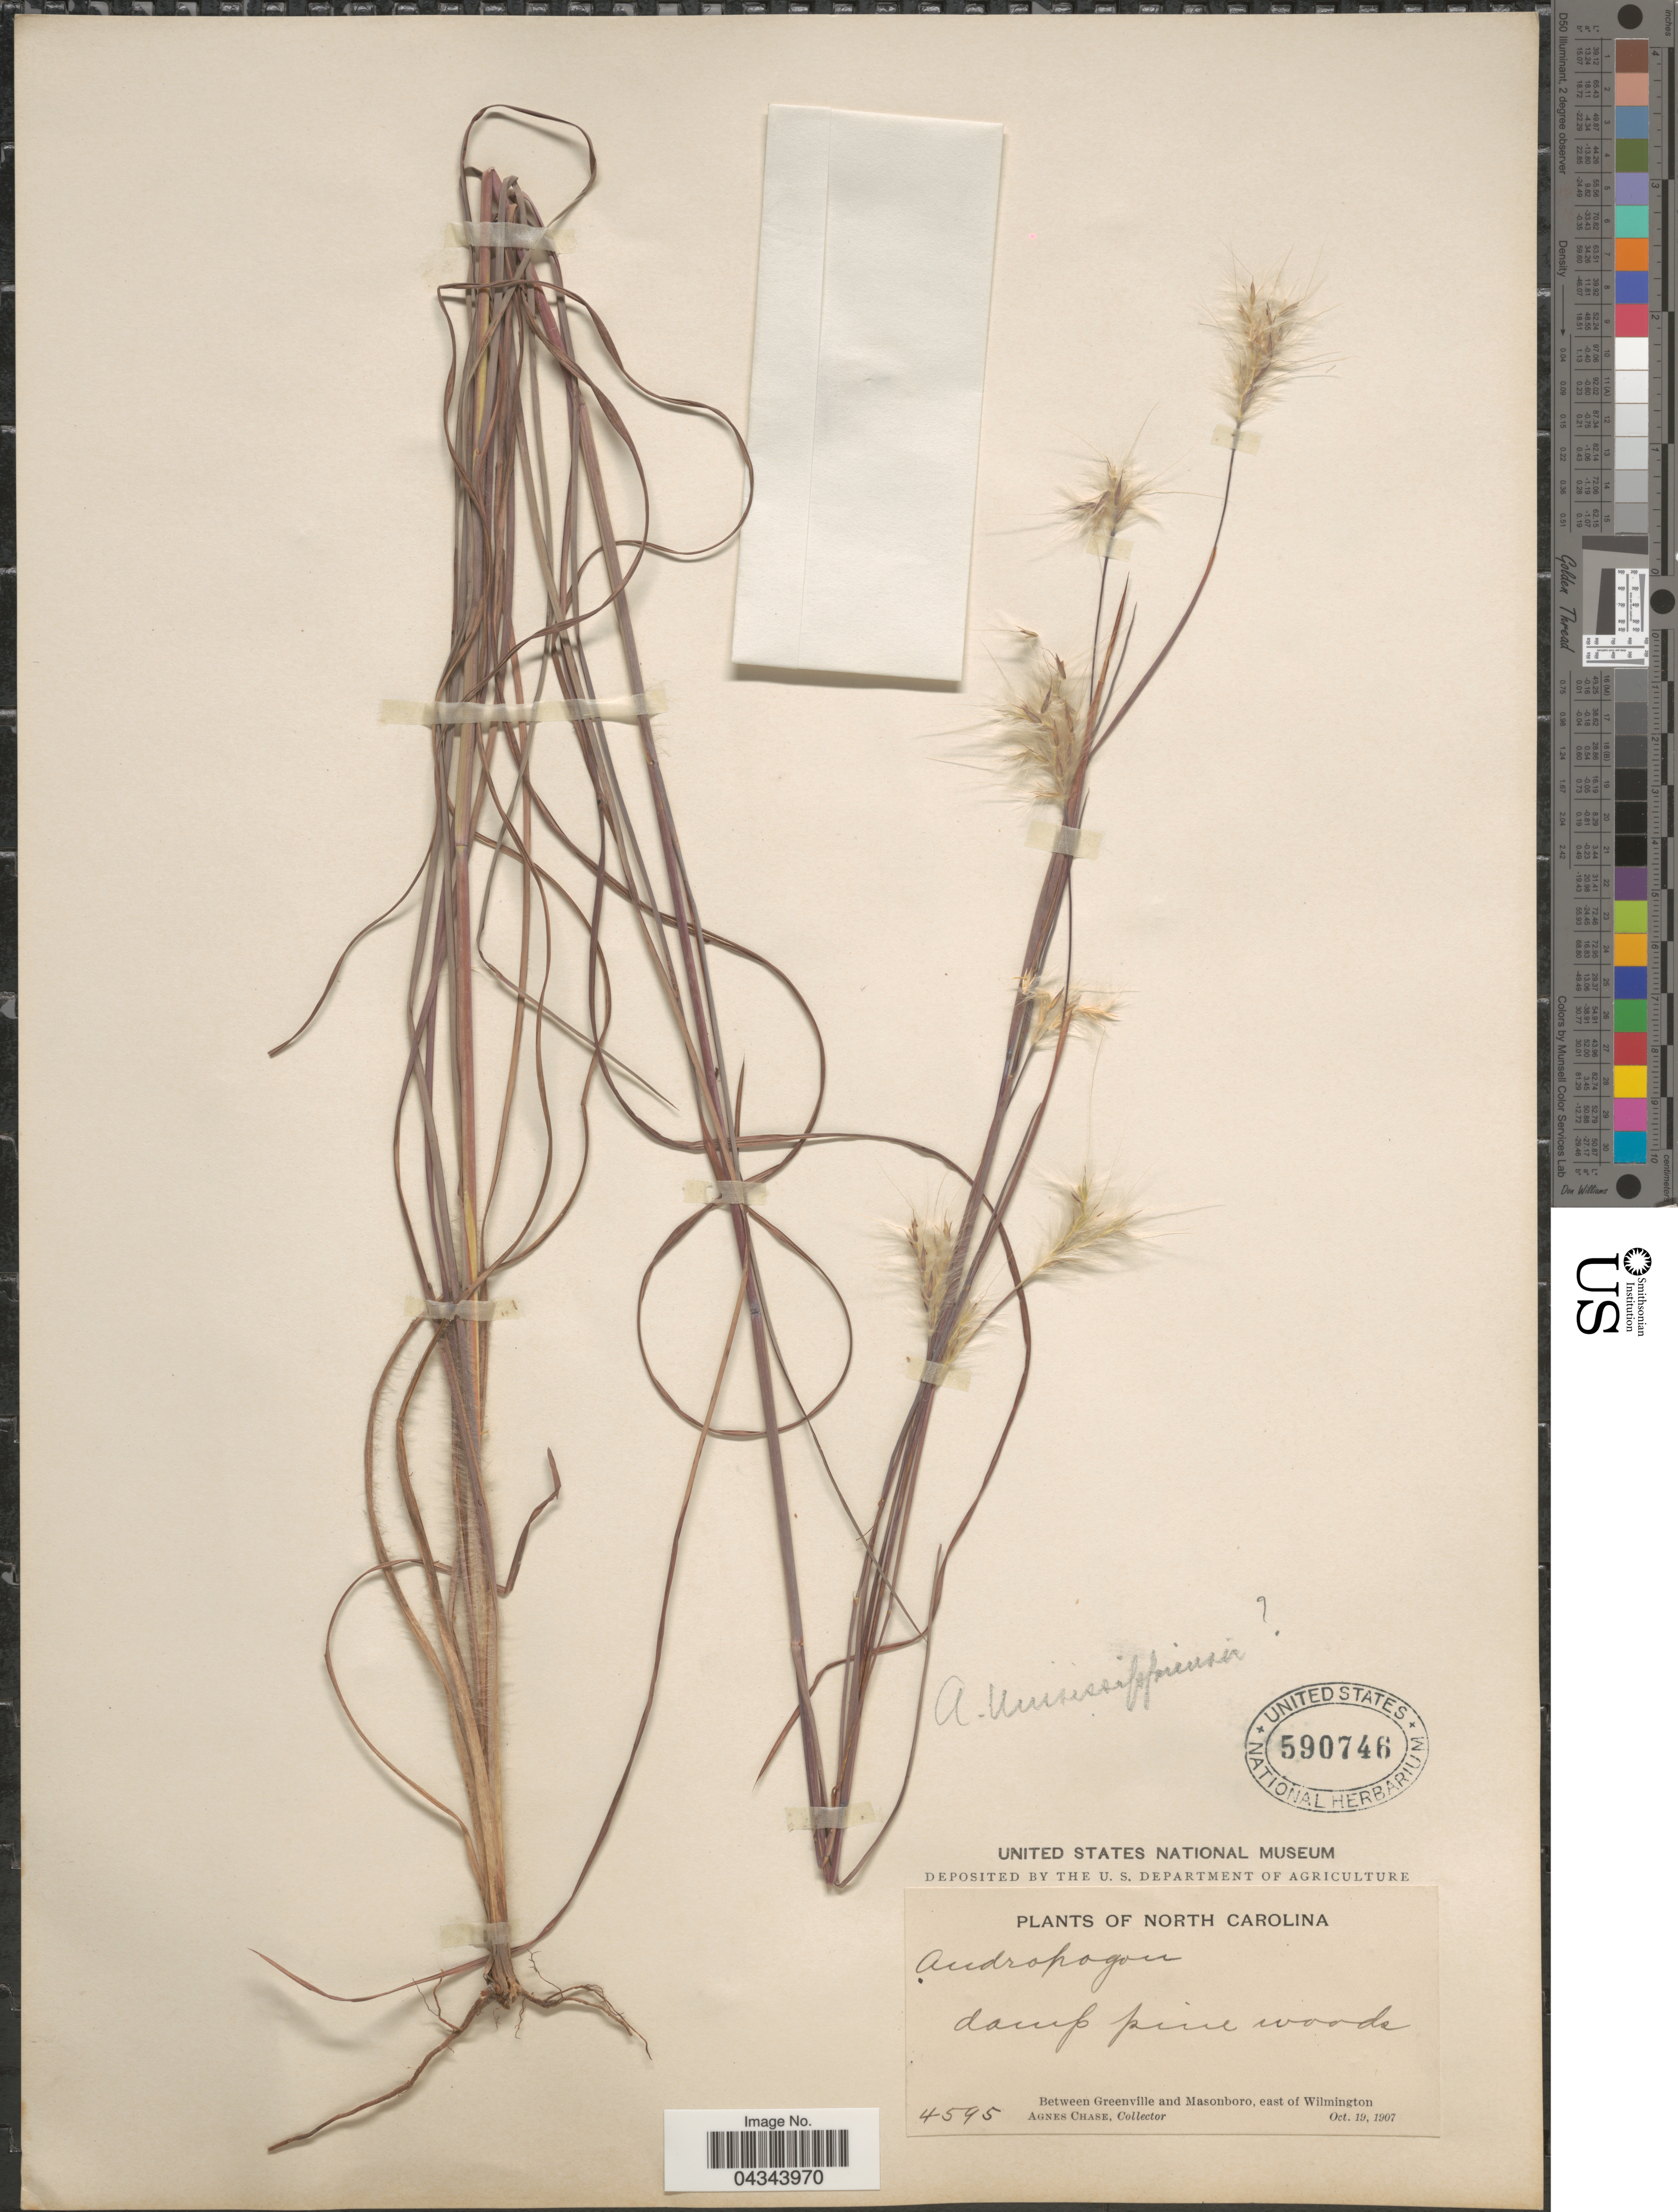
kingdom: Plantae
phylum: Tracheophyta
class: Liliopsida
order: Poales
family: Poaceae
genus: Andropogon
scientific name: Andropogon ternarius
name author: Michx.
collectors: A. Chase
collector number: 4595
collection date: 1907-10-19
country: United States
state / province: North Carolina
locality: Damp pine woods. Between Greenville and Masonboro, east of Wilmington.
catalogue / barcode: US 590746